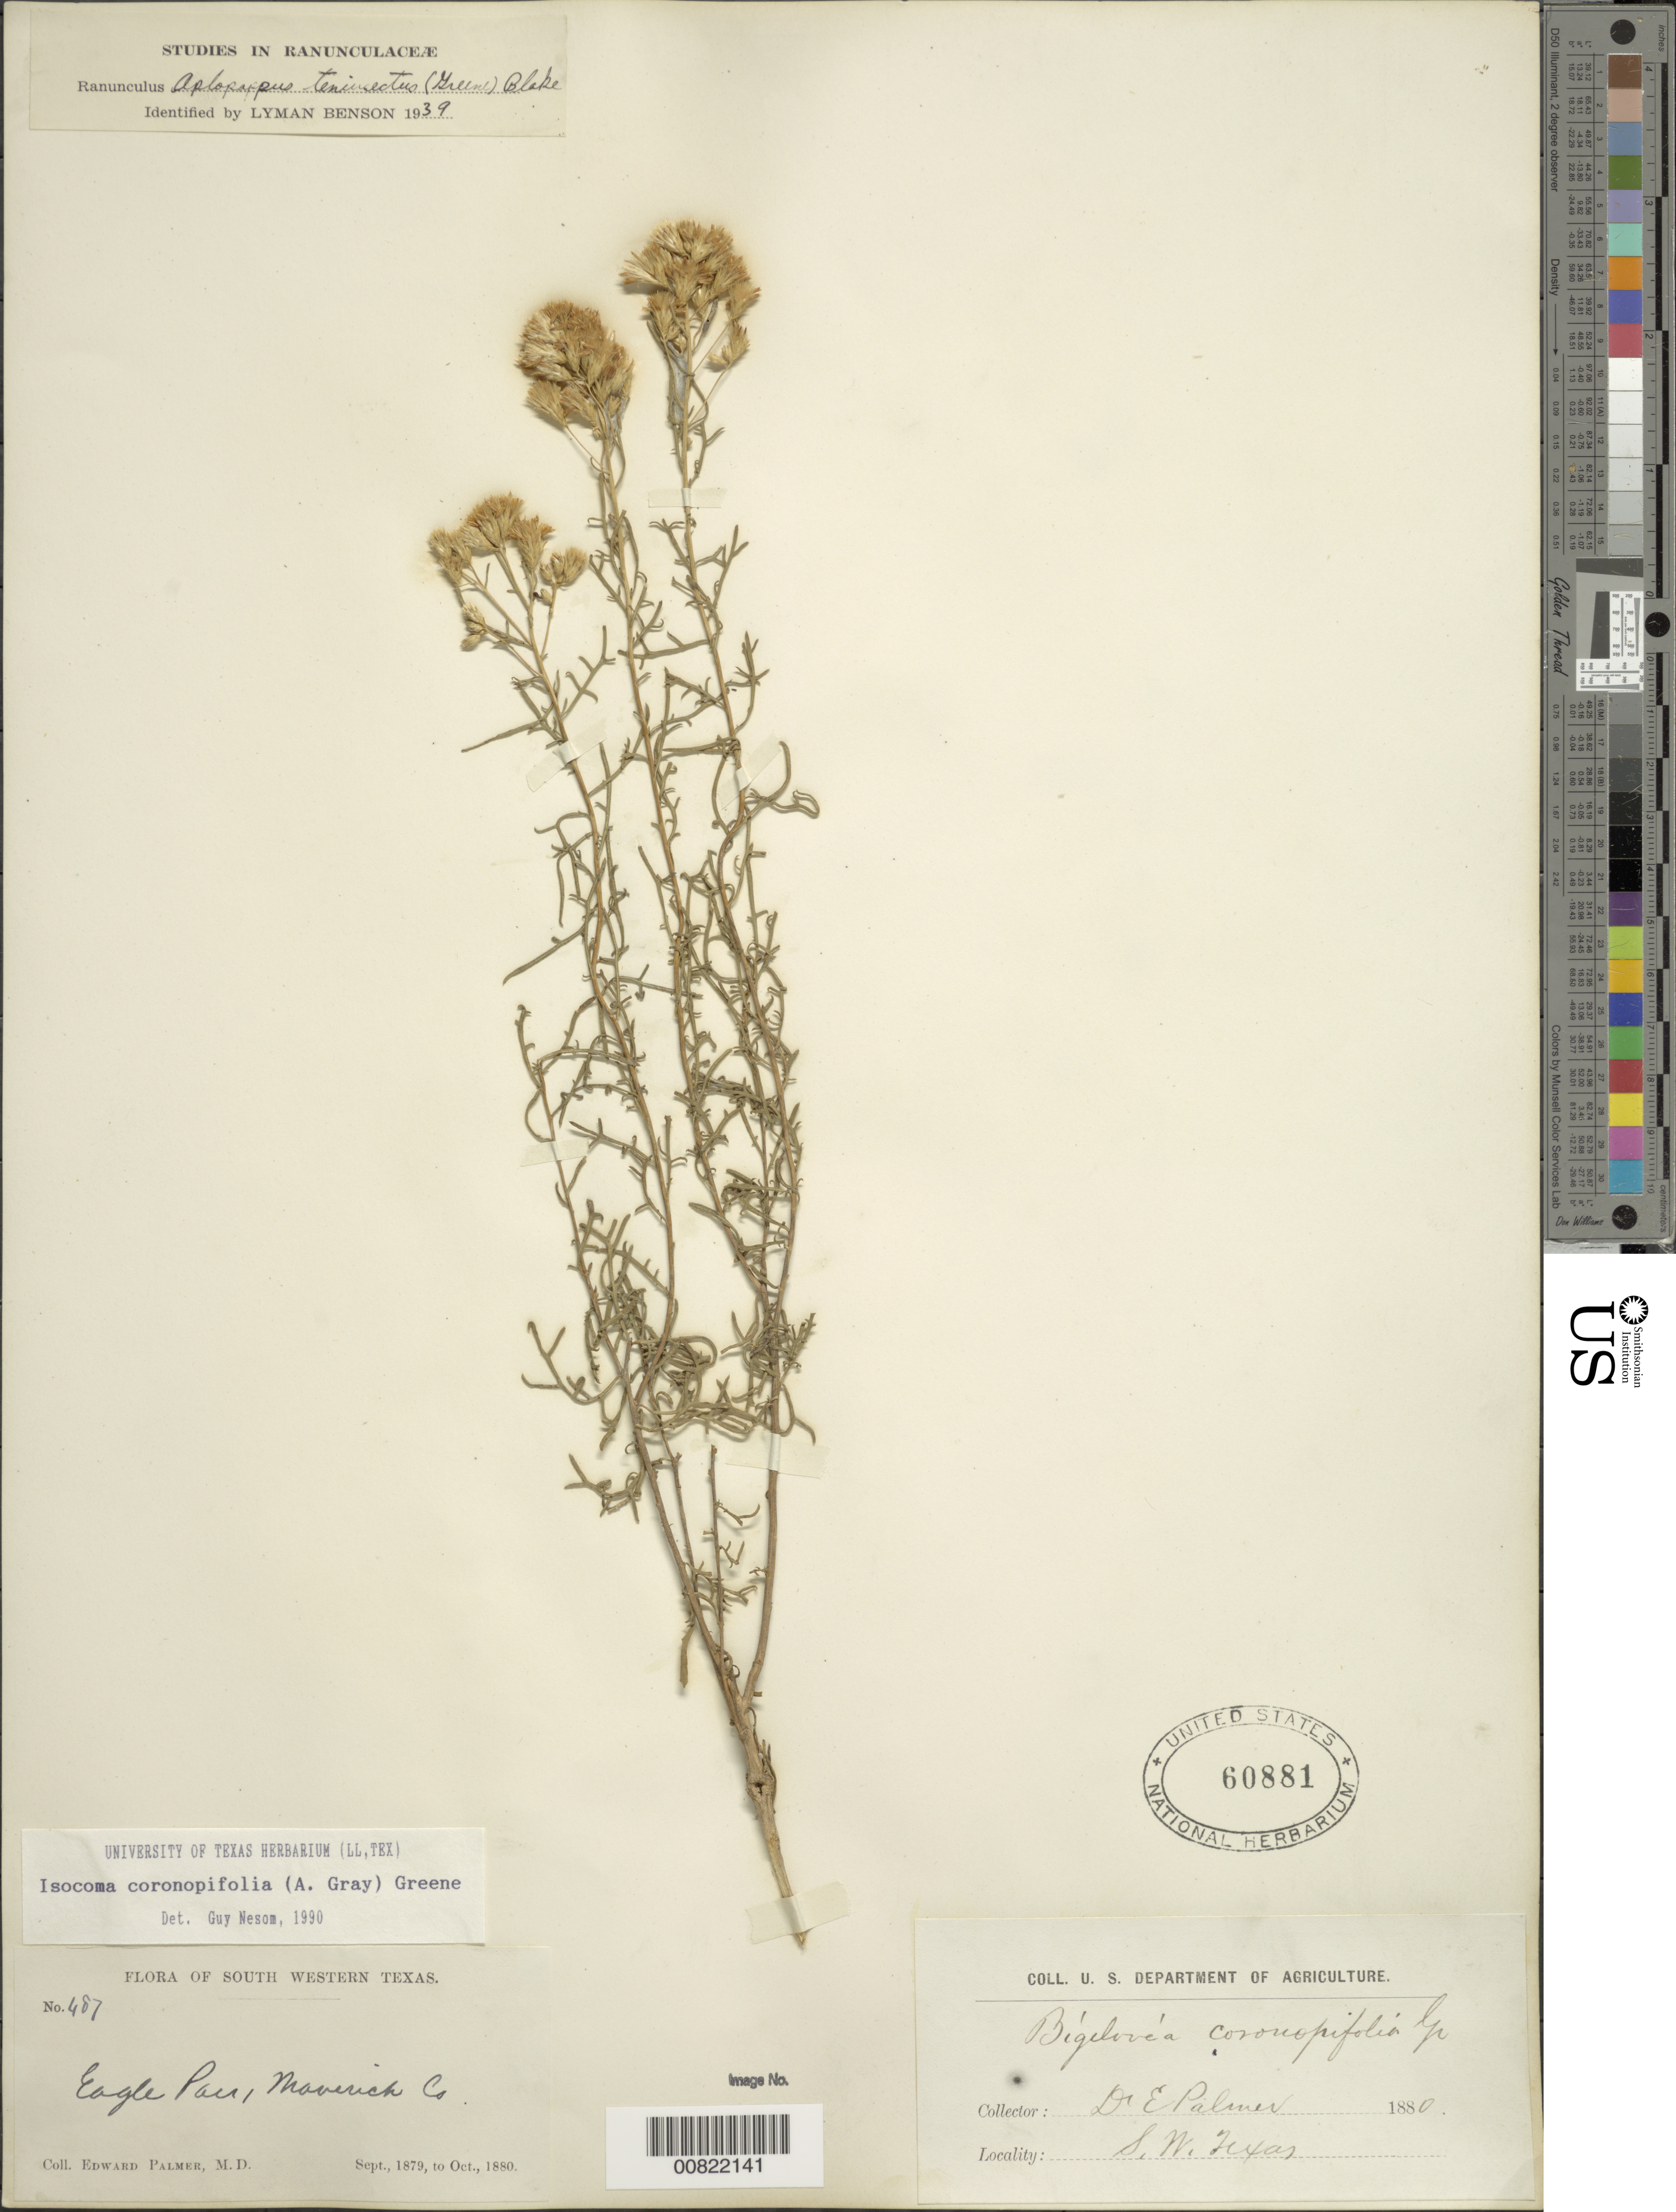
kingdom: Plantae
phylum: Tracheophyta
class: Magnoliopsida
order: Asterales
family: Asteraceae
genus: Isocoma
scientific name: Isocoma coronopifolia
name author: (A. Gray) Greene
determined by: Urbatsch, Lowell E., Curator (LSU), Louisiana State University (UNITED STATES)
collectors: E. Palmer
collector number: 487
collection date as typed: Sep 1879 to -- Oct 1880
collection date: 1879-09/1880-10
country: United States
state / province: Texas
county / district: Maverick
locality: Eagle Pass, Maverick County, Texas.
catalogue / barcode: US 60881